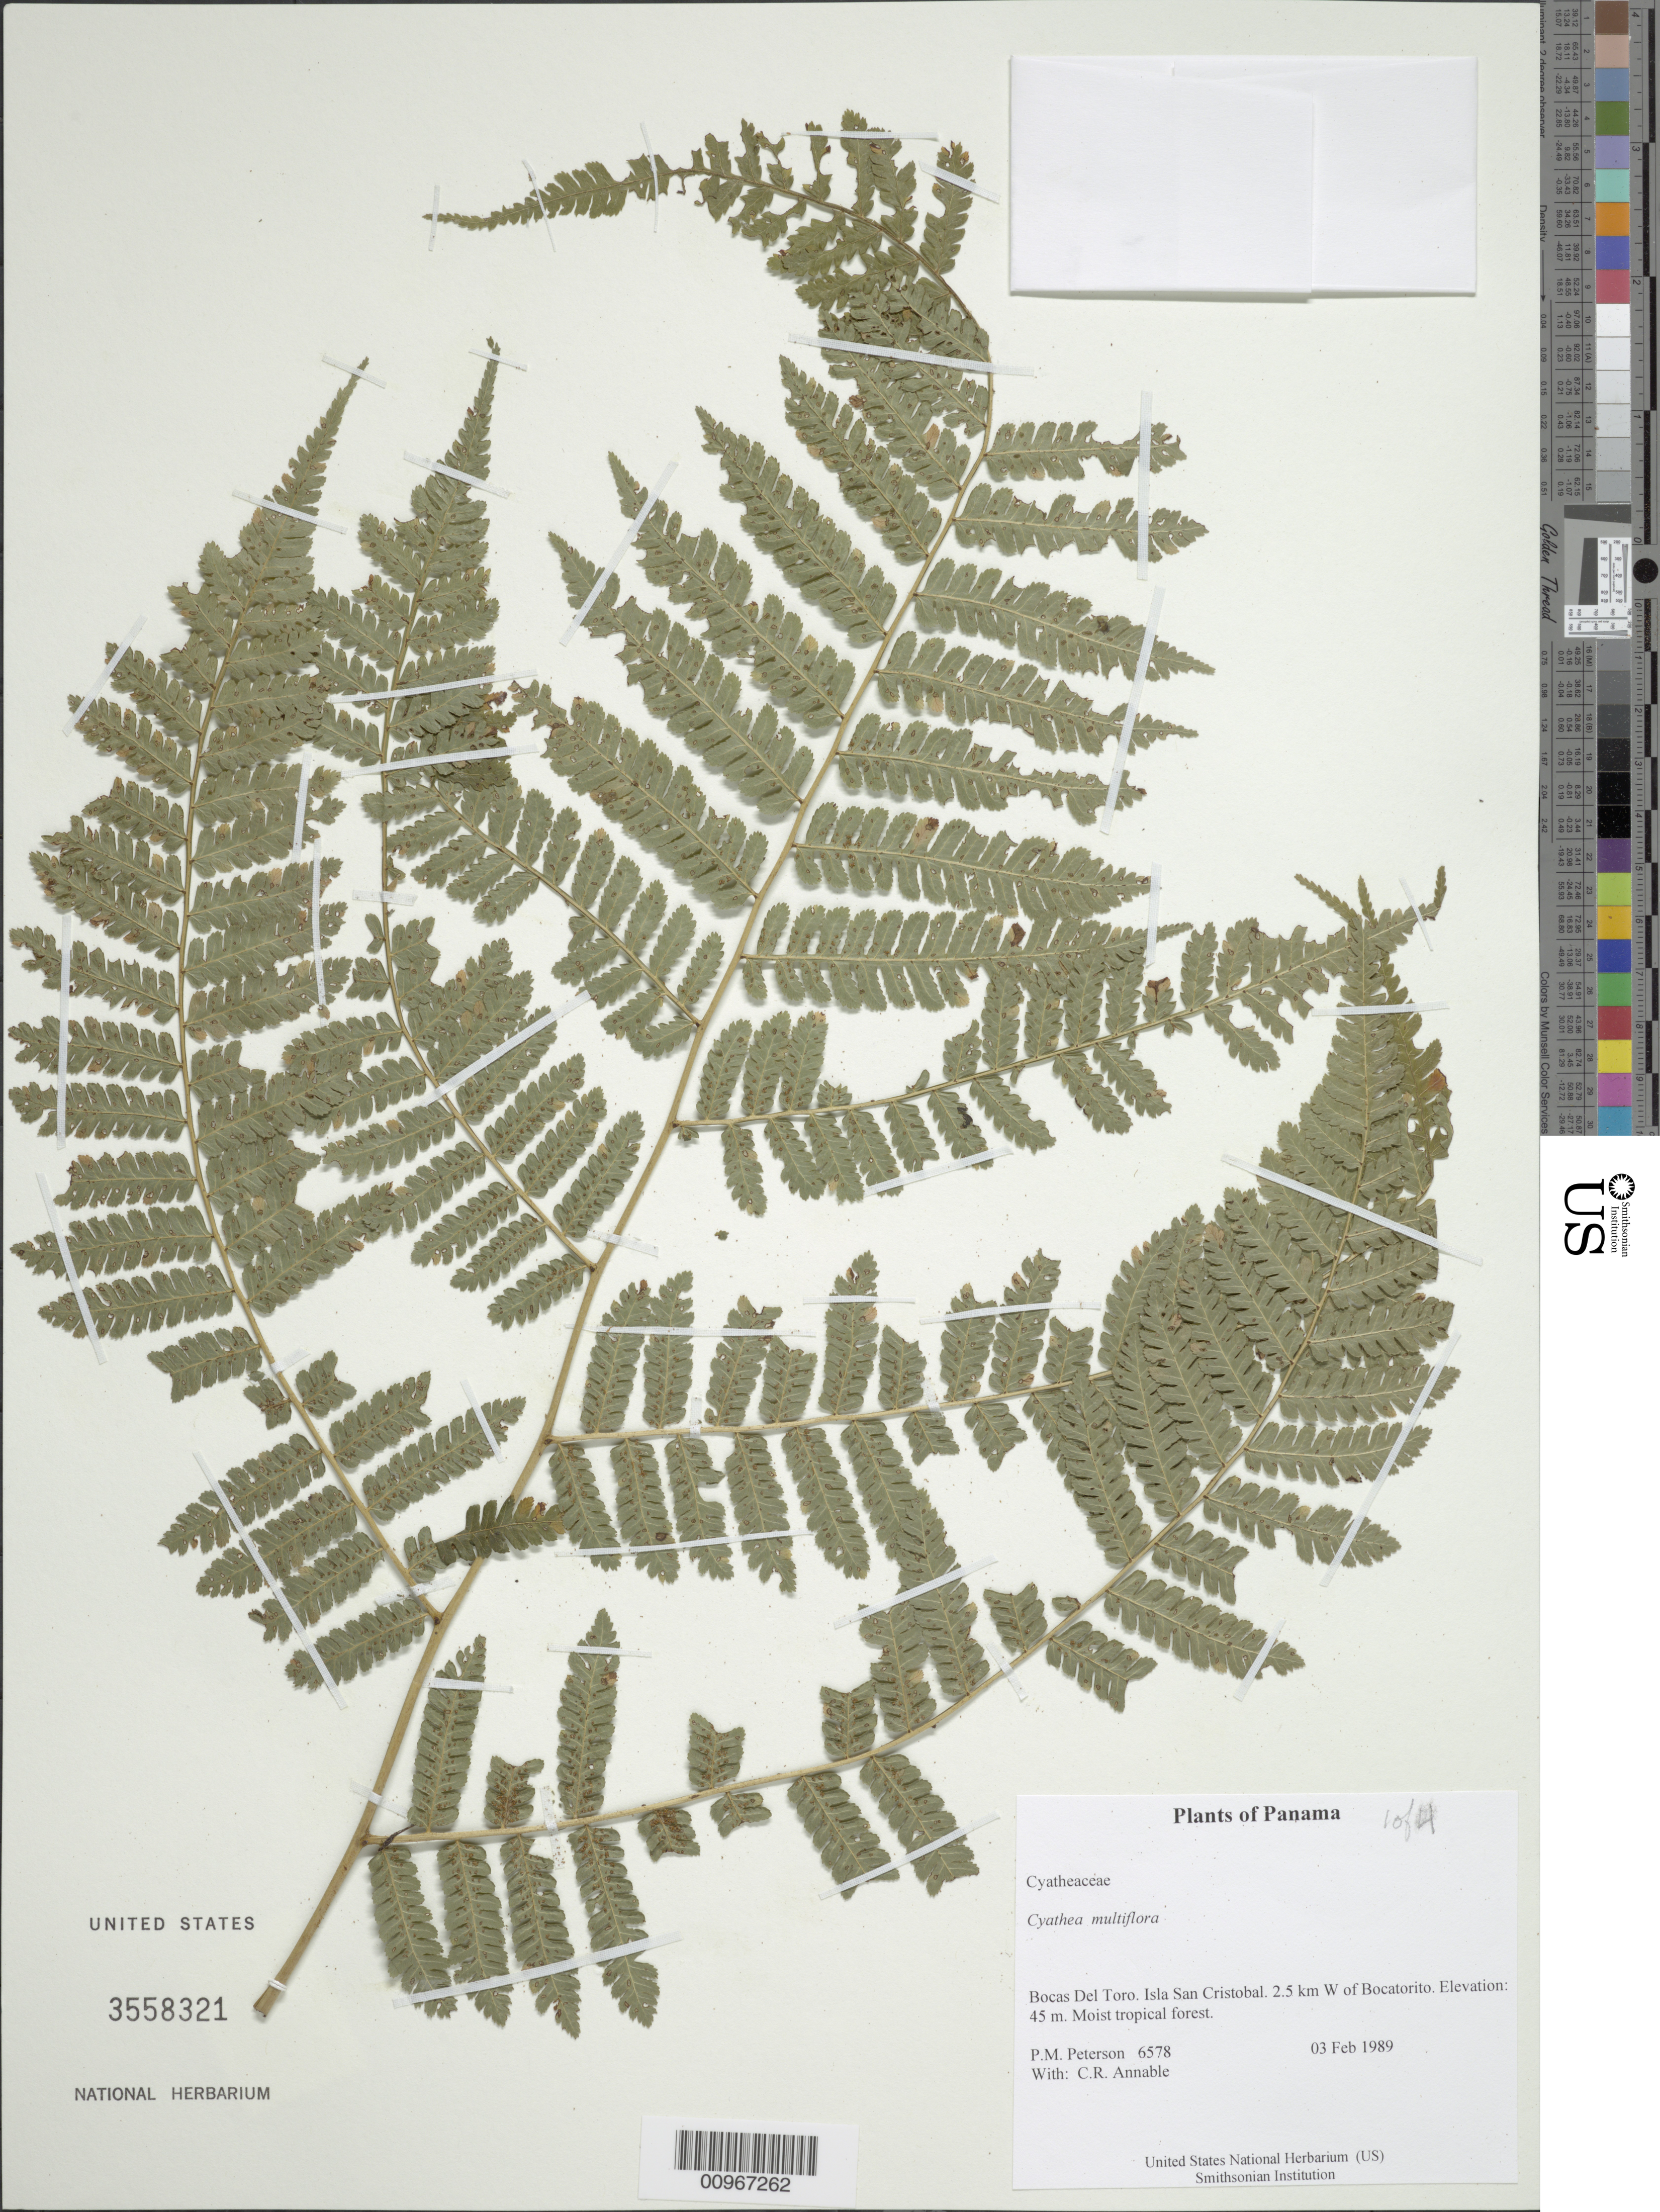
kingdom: Plantae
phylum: Tracheophyta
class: Polypodiopsida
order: Cyatheales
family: Cyatheaceae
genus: Cyathea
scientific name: Cyathea multiflora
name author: Sm.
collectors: P. M. Peterson & C. R. Annable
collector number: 06578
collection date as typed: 03 Feb 1989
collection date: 1989-02-03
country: Panama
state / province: Bocas del Toro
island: San Cristobal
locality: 2.5 km W of Bocatorito.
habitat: Moist tropical forest.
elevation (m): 45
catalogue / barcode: US 3558321